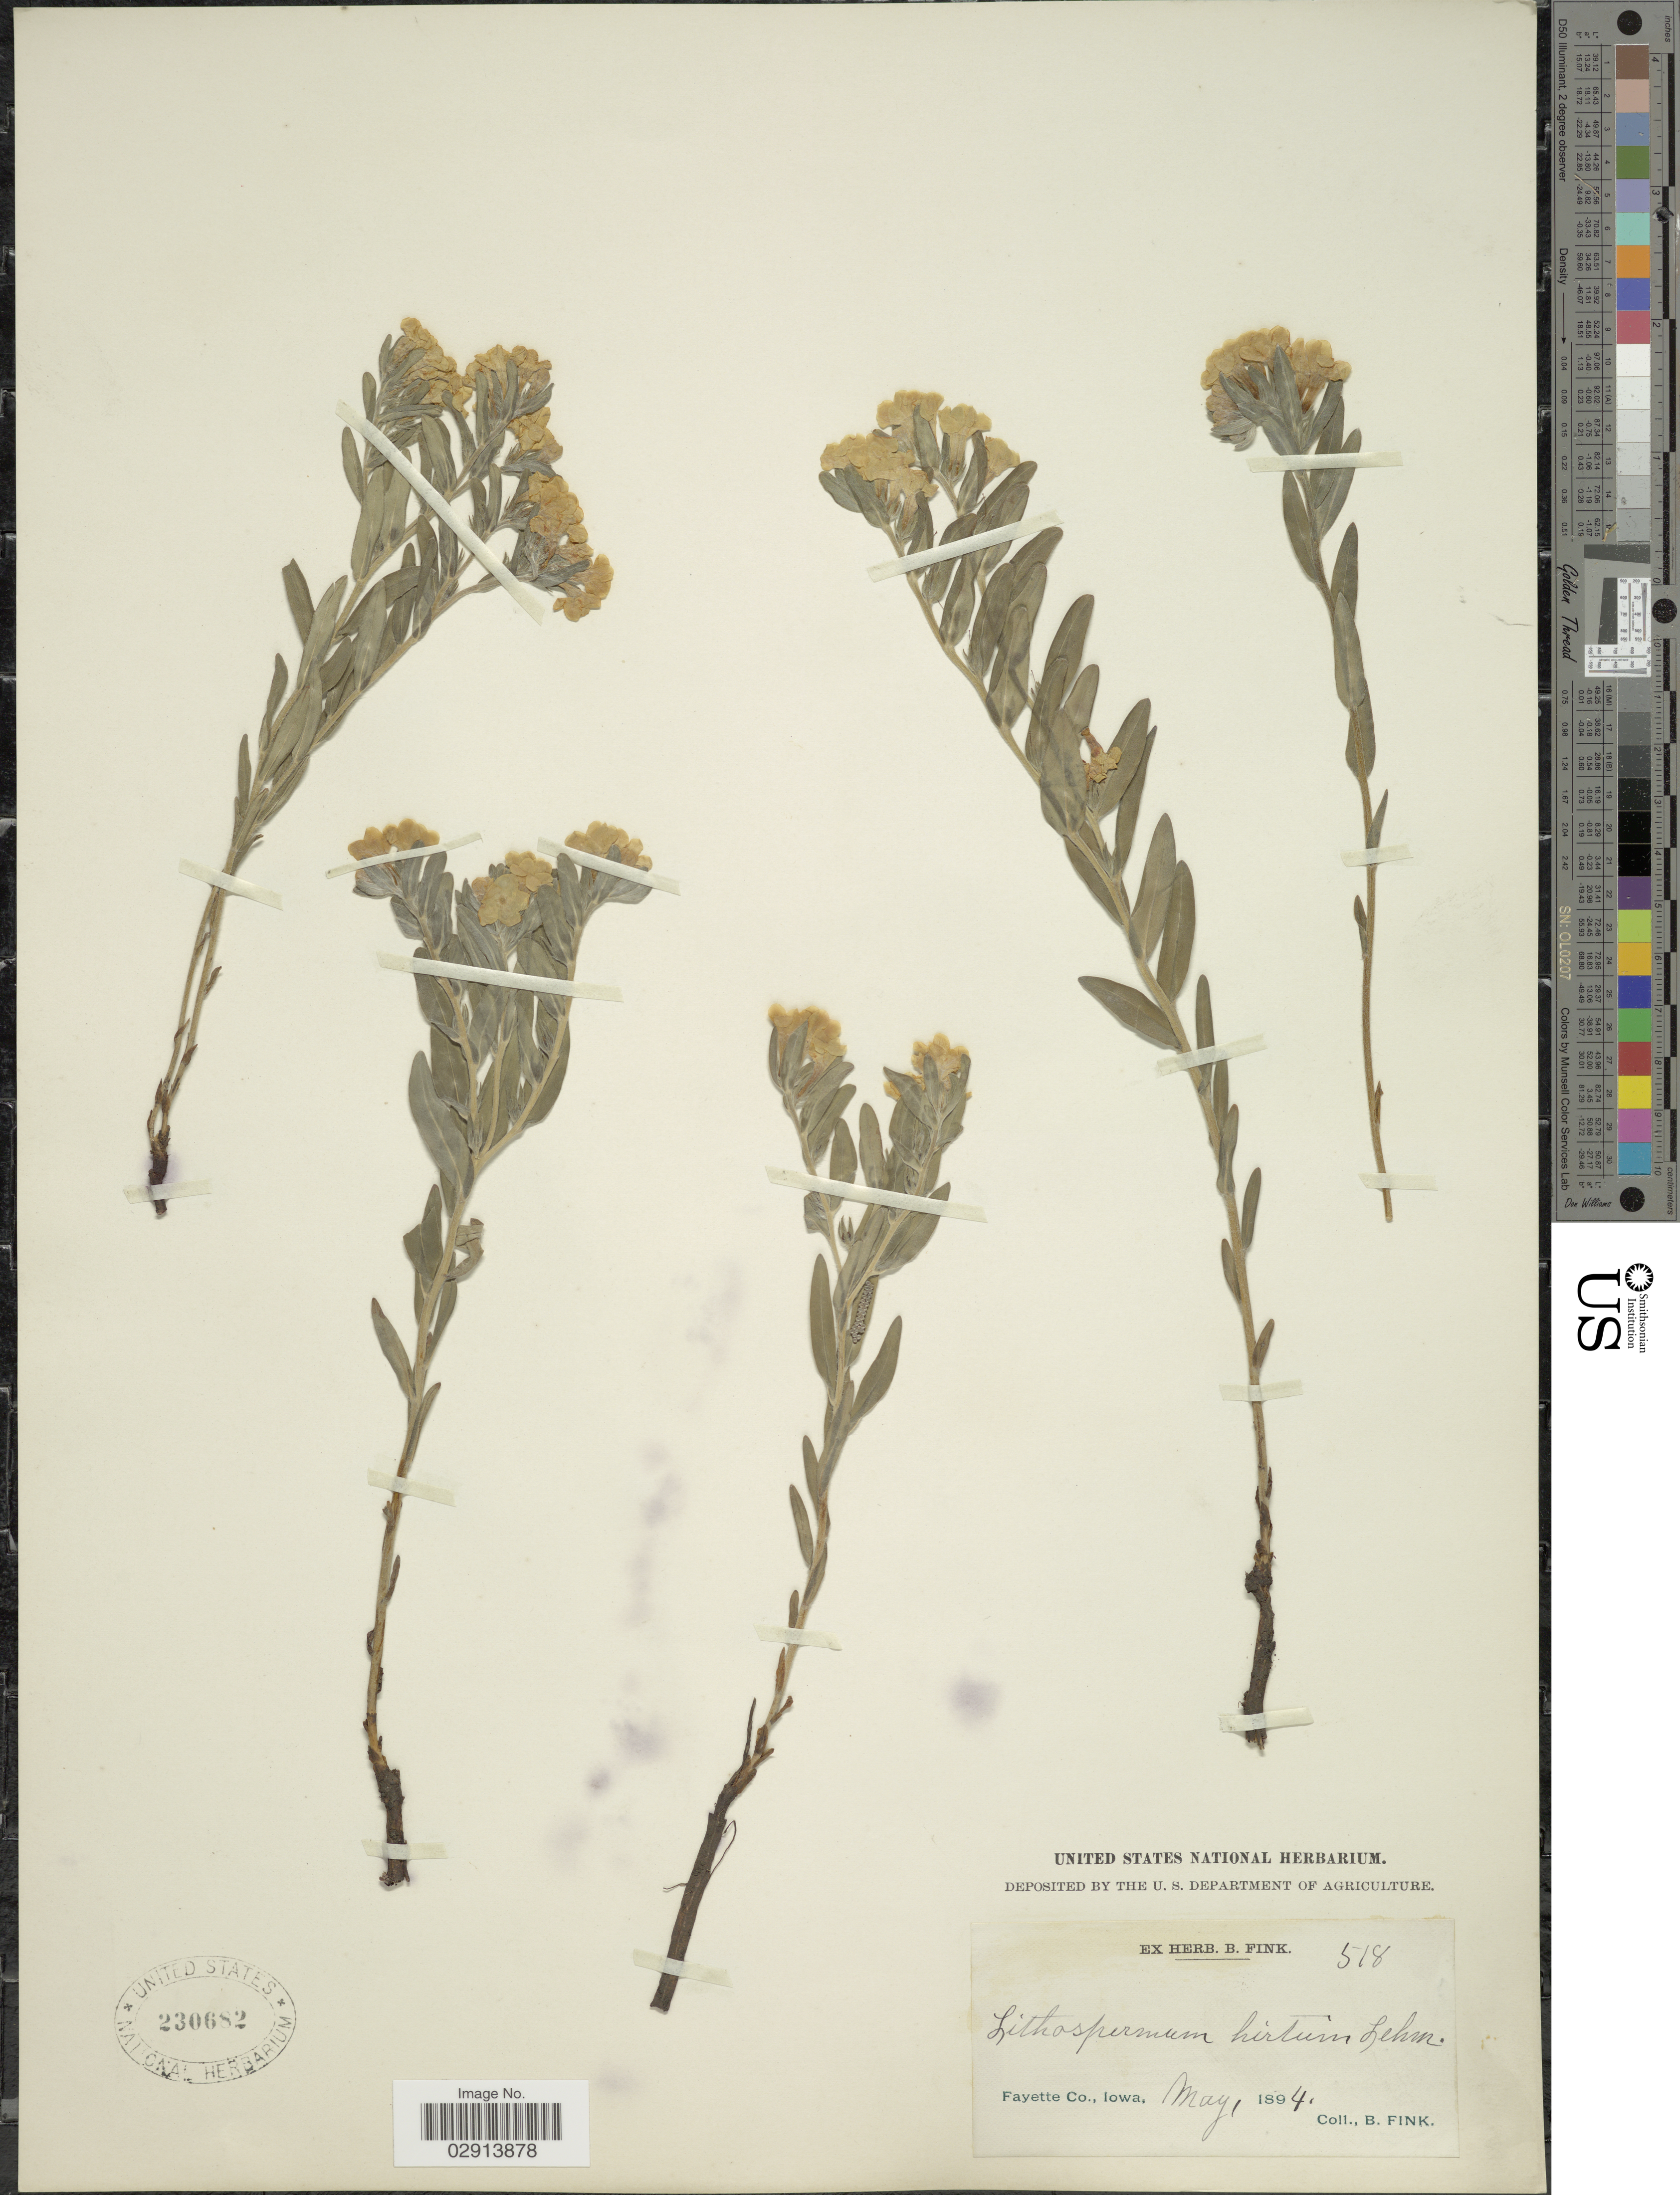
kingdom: Plantae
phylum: Tracheophyta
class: Magnoliopsida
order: Boraginales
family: Boraginaceae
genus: Lithospermum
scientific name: Lithospermum caroliniense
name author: (J.F. Gmel.) MacMill.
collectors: B. Fink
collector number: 518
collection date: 1894-05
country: United States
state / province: Iowa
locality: Fayette Co.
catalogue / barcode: US 2300682